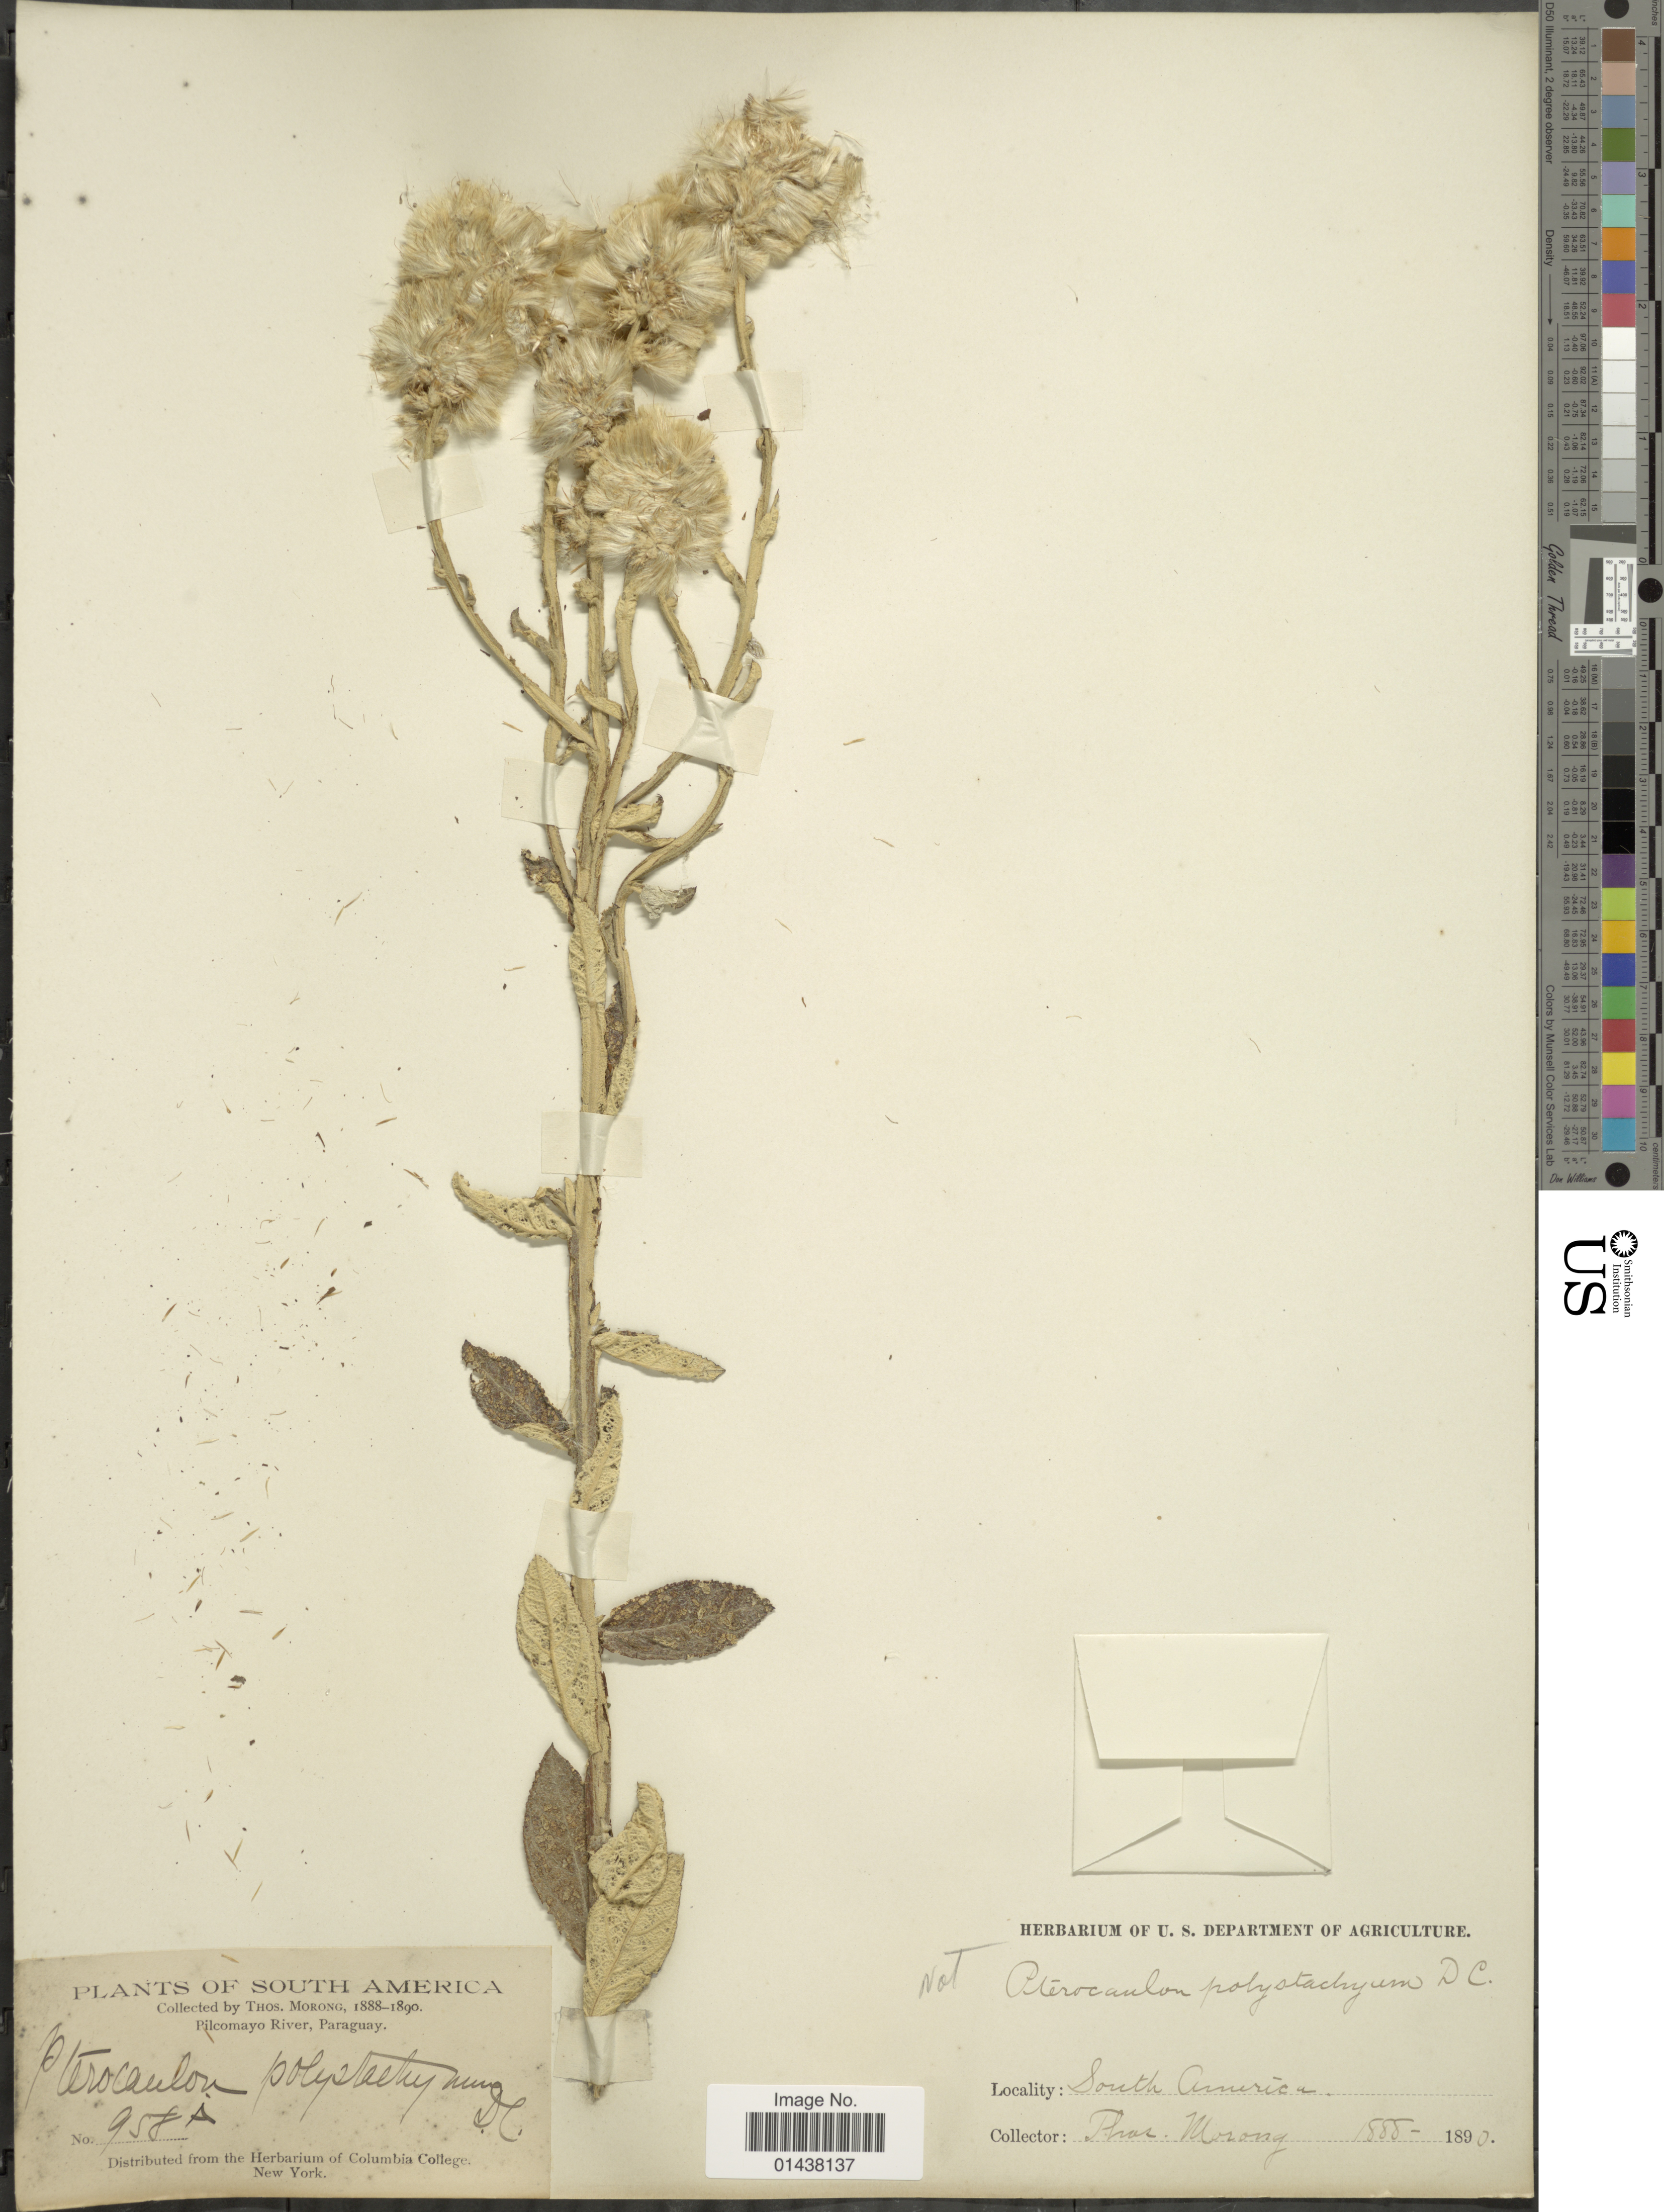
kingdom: Plantae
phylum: Tracheophyta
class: Magnoliopsida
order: Asterales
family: Asteraceae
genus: Pterocaulon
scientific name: Pterocaulon polystachyum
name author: DC.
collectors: ex herb. T. Morong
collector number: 958A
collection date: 1888/1890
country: Paraguay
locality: Pilcomayo River